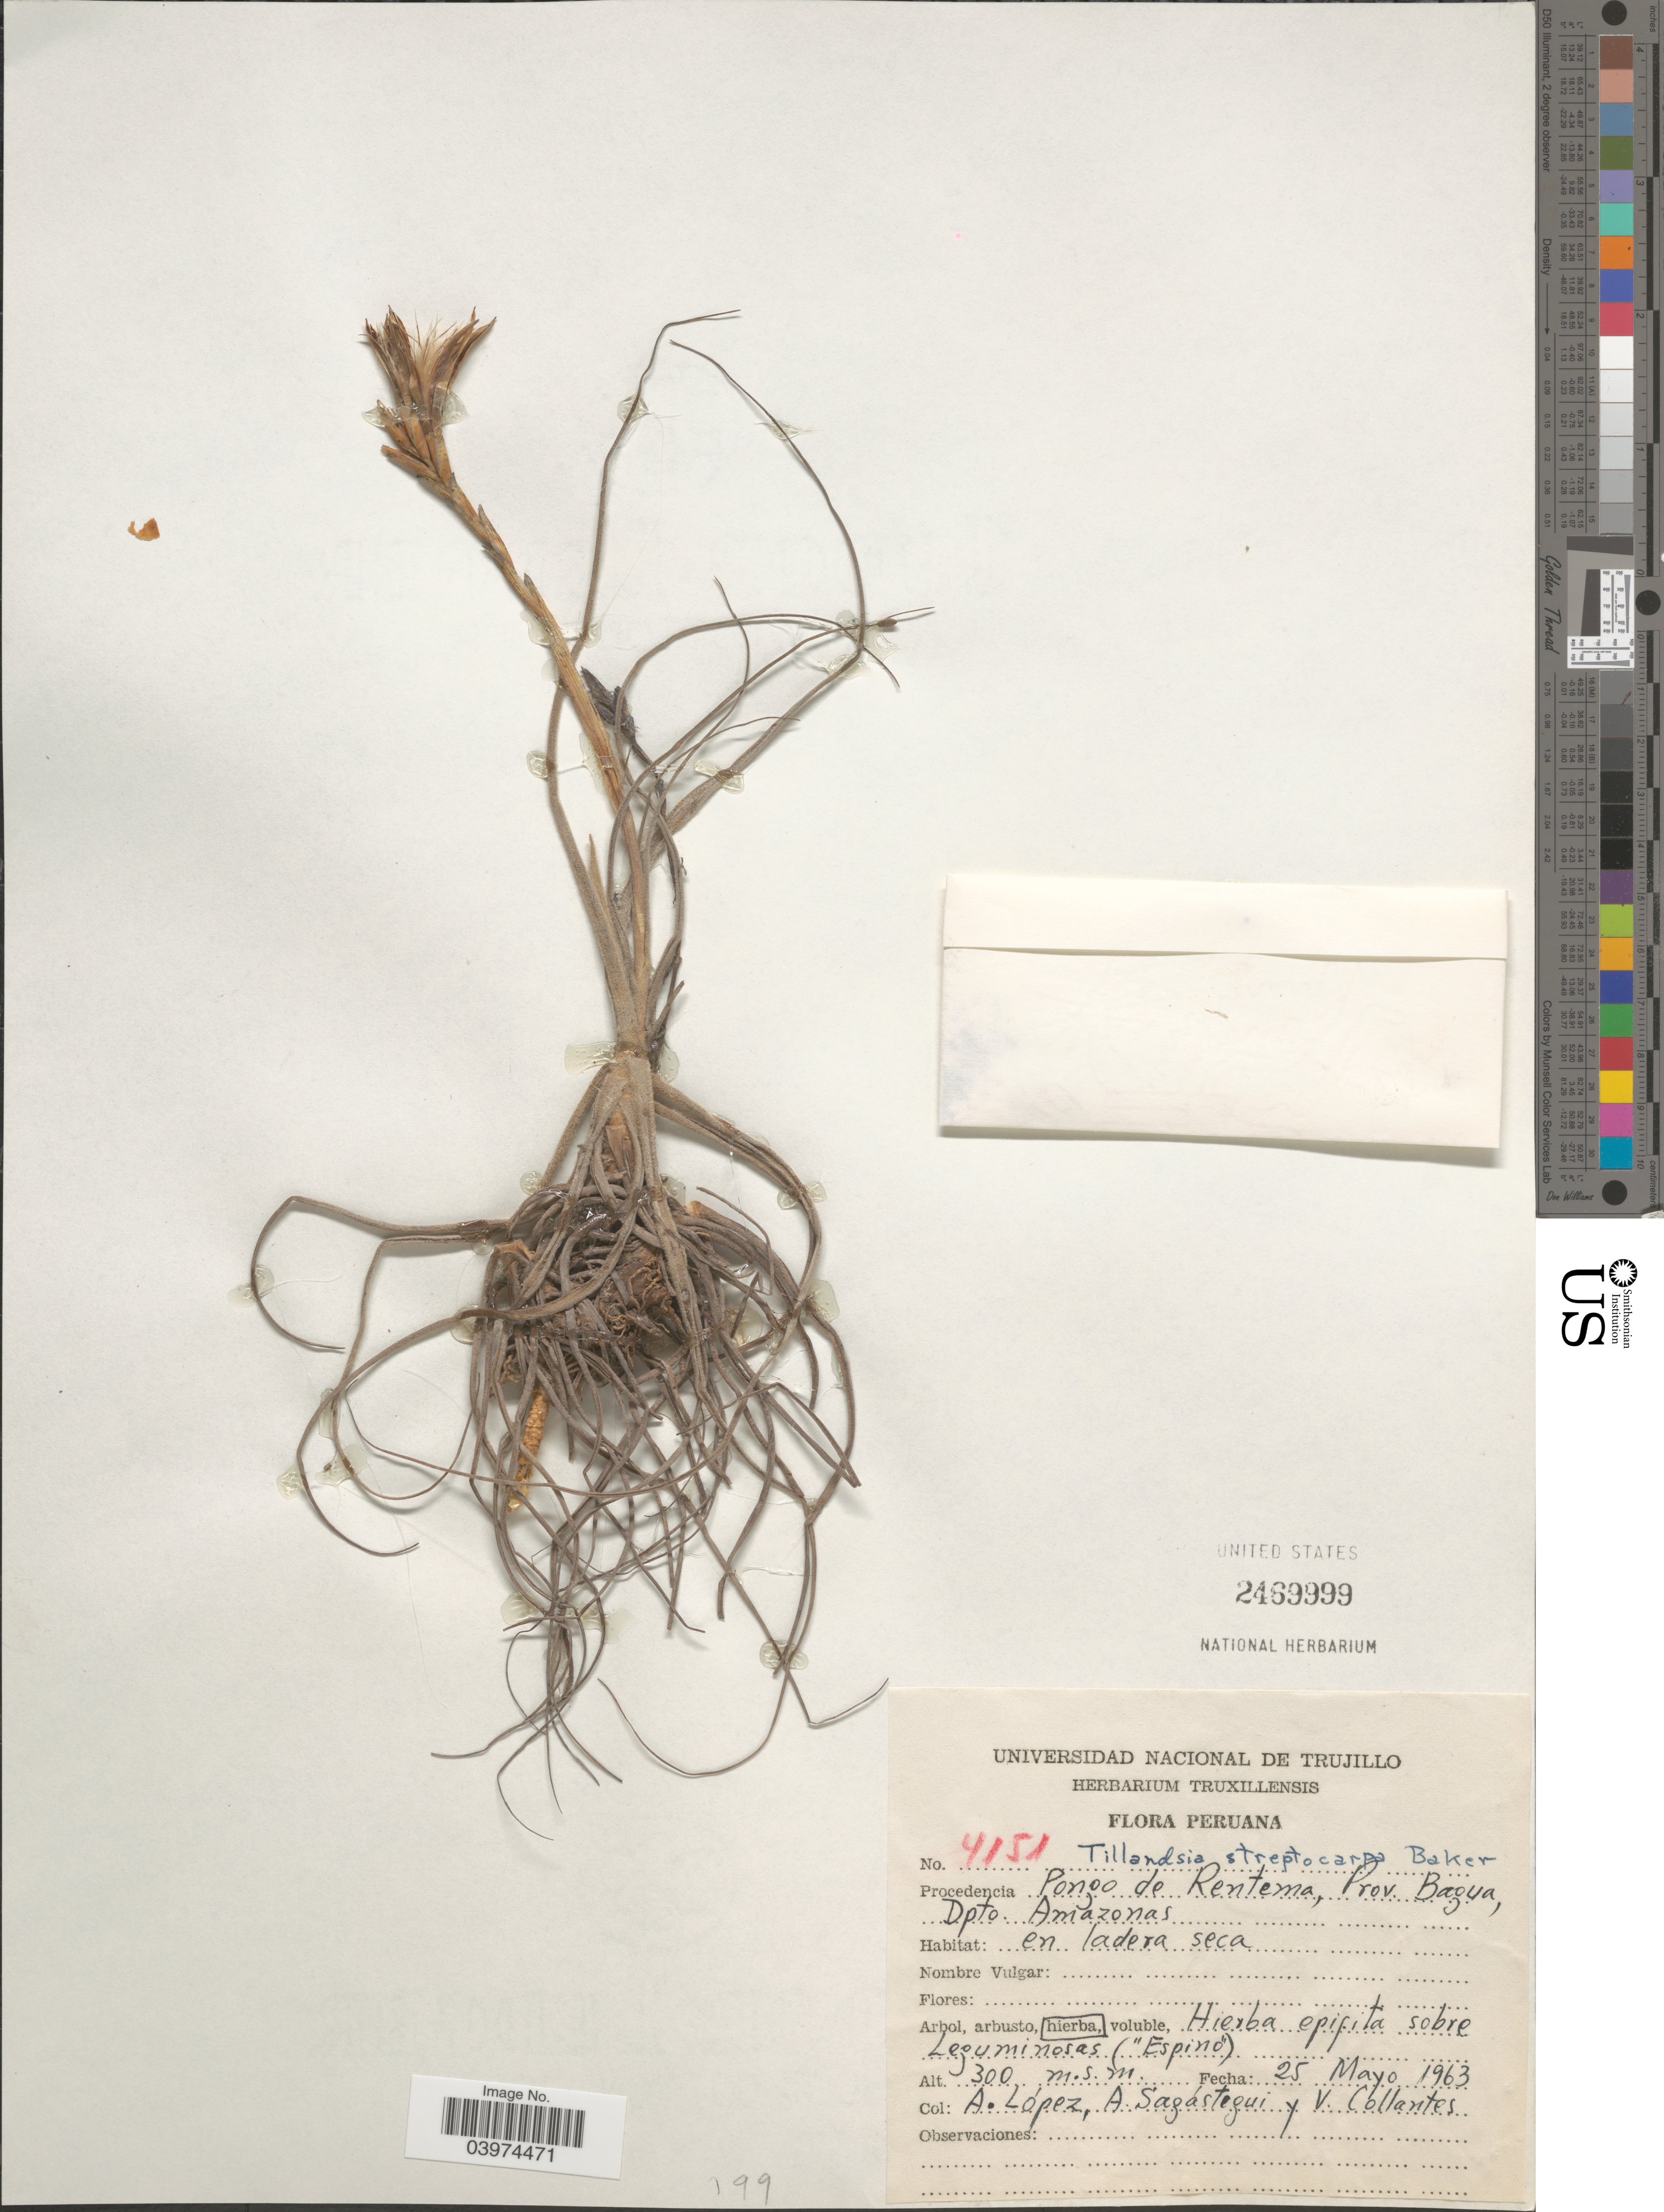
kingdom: Plantae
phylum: Tracheophyta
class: Liliopsida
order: Poales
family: Bromeliaceae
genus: Tillandsia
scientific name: Tillandsia streptocarpa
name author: Baker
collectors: A. López, A. Sagastegui & V. Collantes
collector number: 4151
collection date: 1963-05-25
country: Peru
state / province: Amazonas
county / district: Bagua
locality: Pongo de Rentema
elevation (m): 300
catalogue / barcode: US 2469999